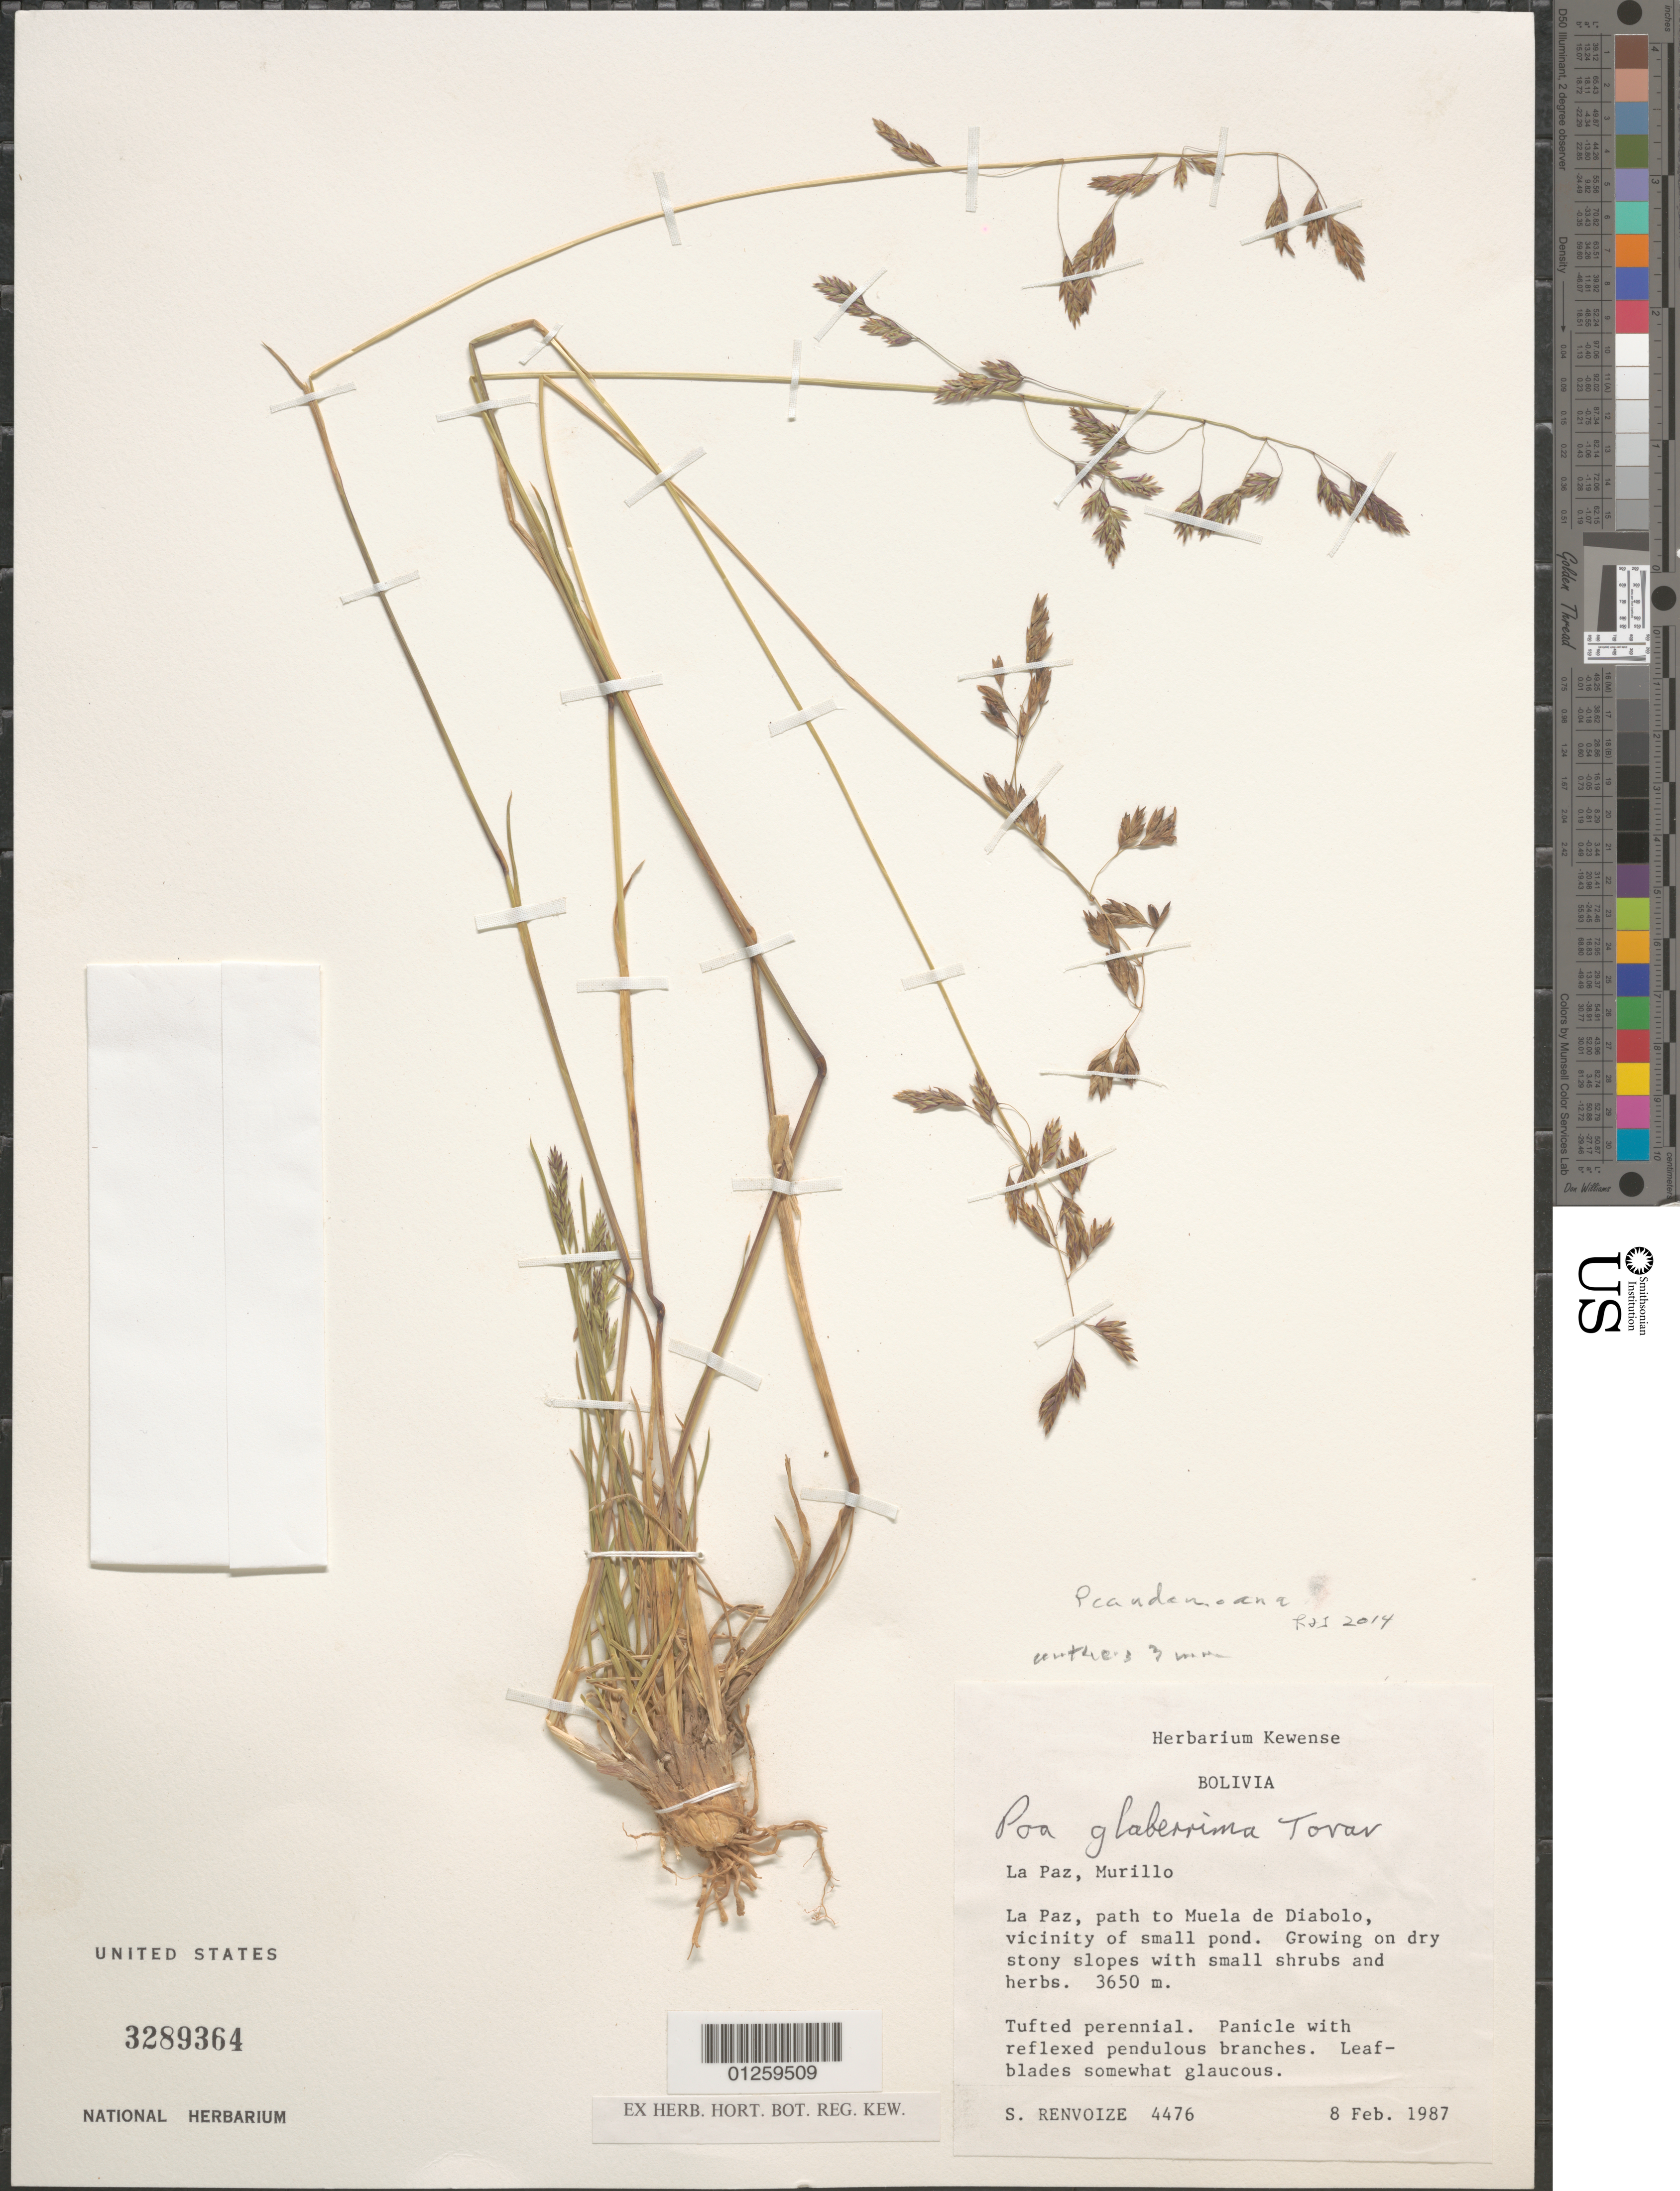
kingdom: Plantae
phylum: Tracheophyta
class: Liliopsida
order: Poales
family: Poaceae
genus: Poa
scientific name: Poa glaberrima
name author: Tovar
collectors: S. A. Renvoize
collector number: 4476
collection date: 1987-02-08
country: Bolivia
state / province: La Paz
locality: Murillo. Path to Muela de Diabolo.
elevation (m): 3650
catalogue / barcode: US 3289364